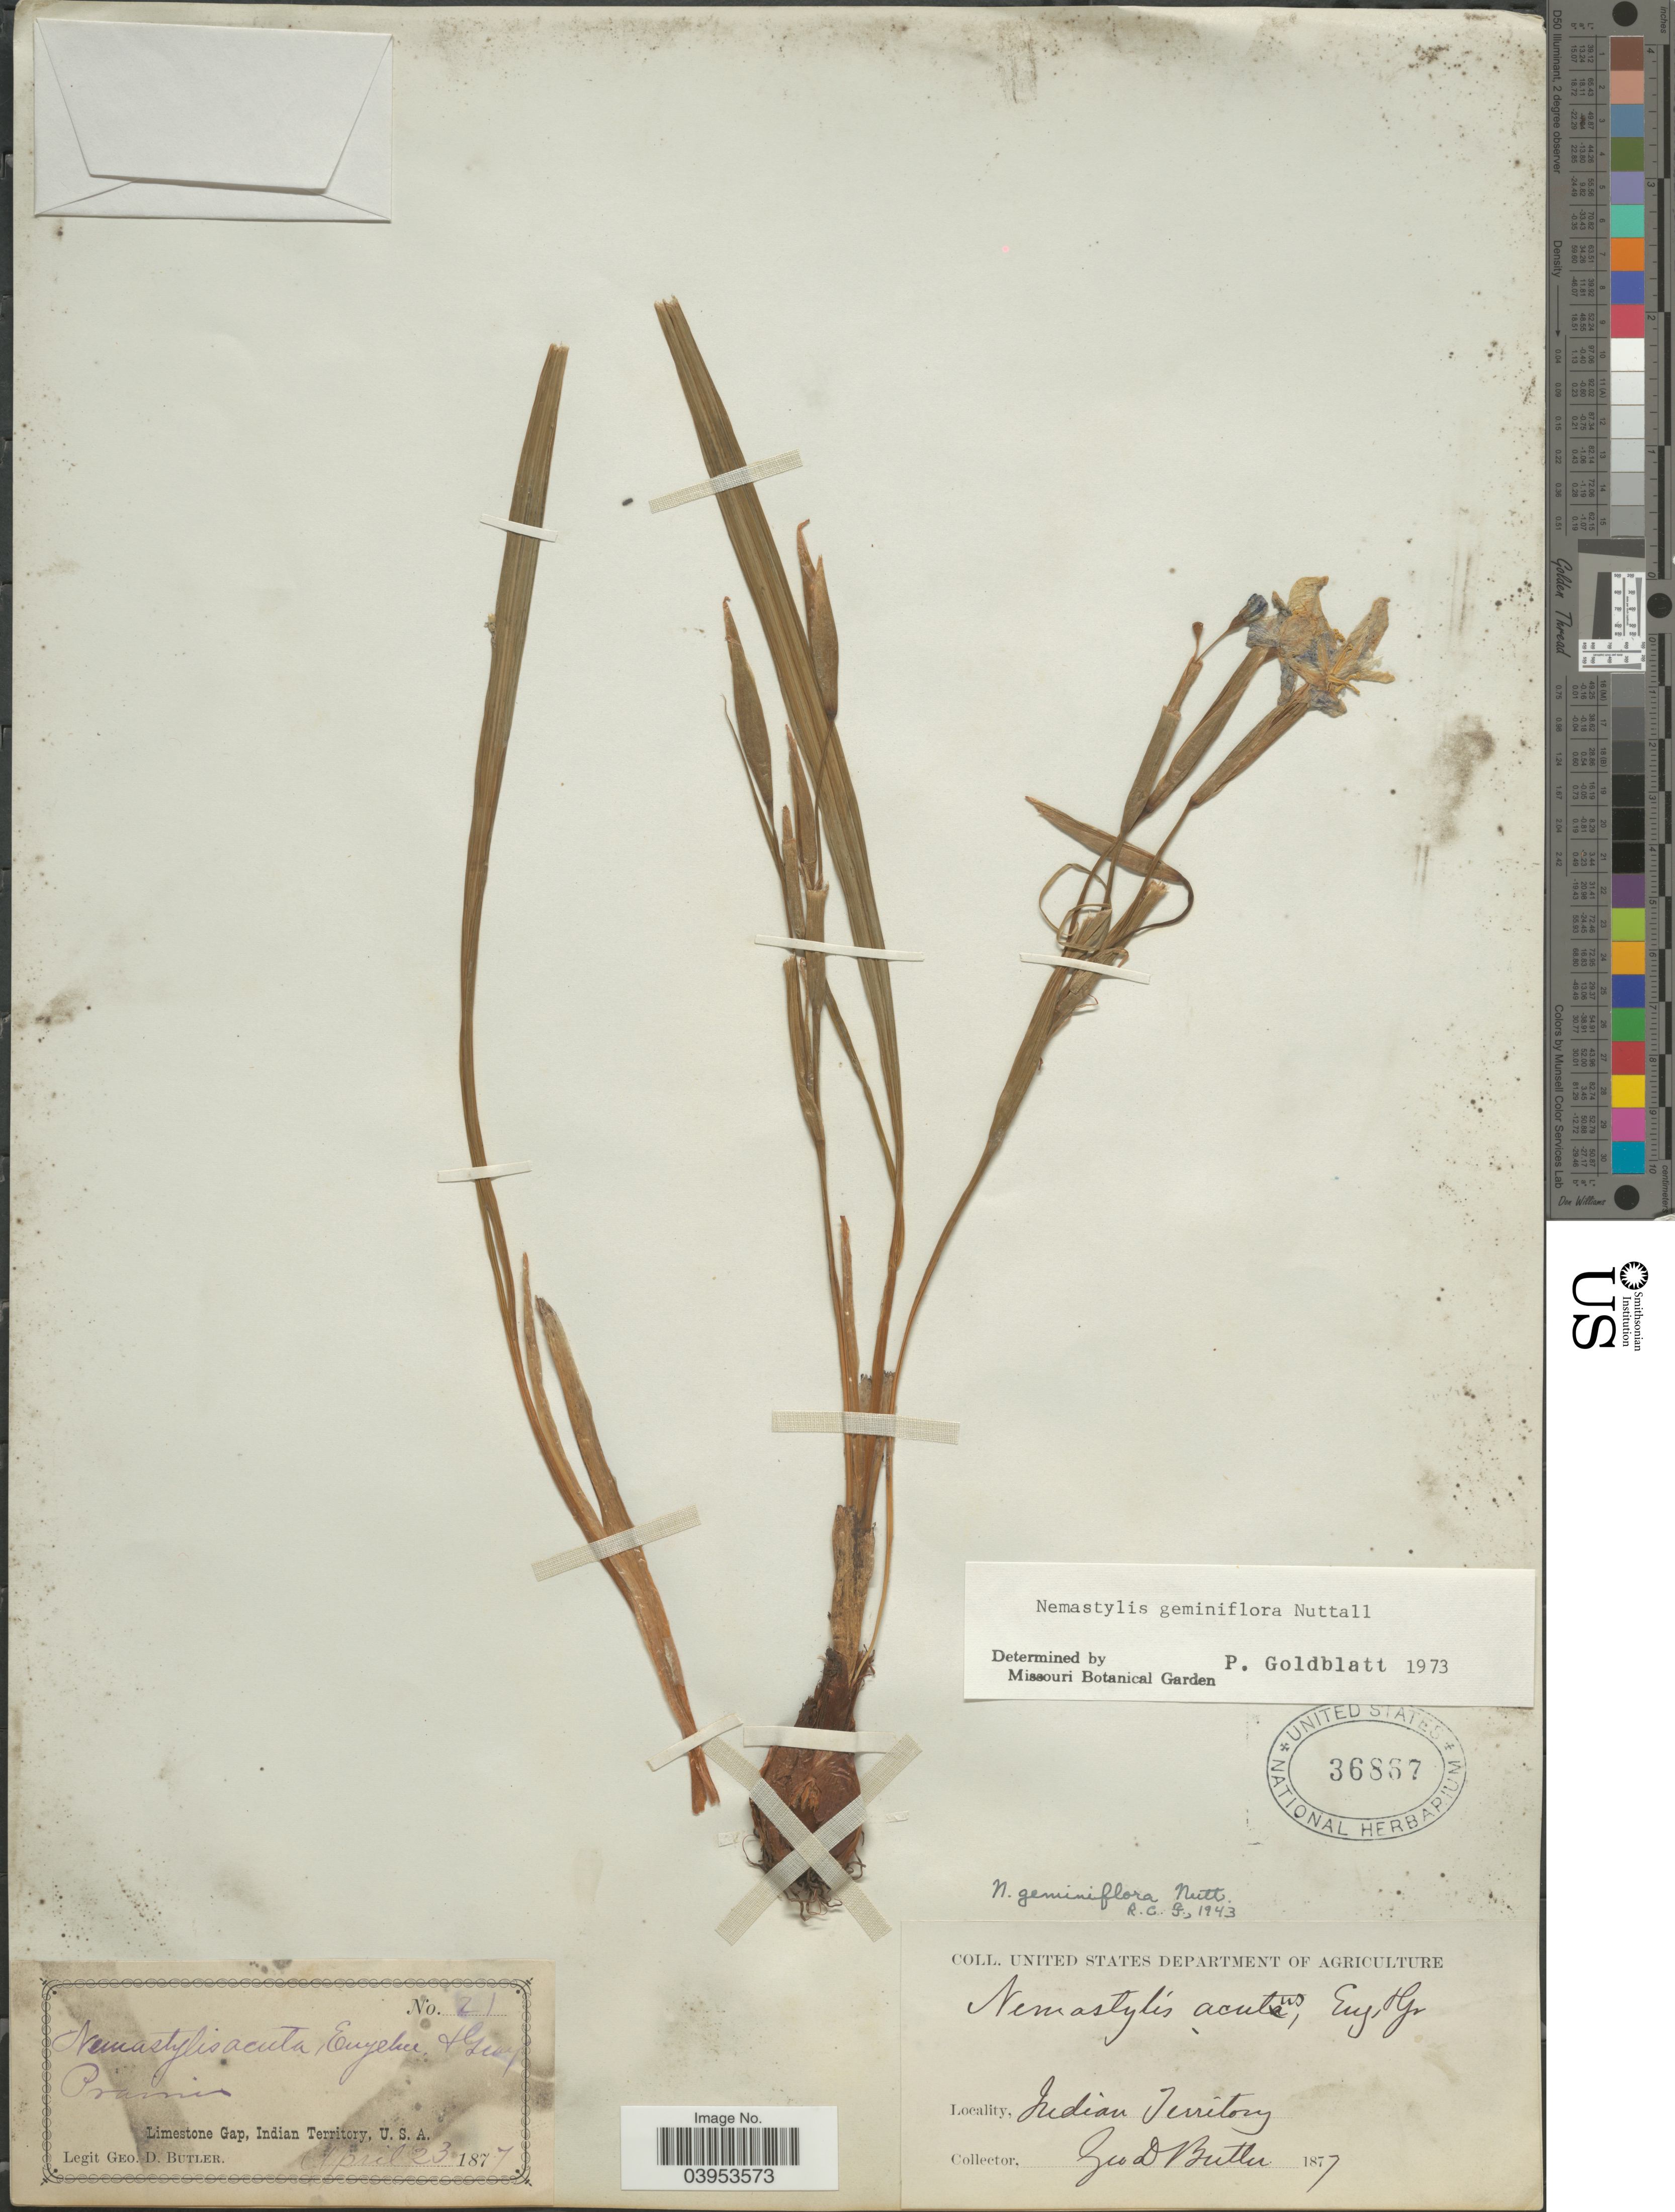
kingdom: Plantae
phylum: Tracheophyta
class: Liliopsida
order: Asparagales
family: Iridaceae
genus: Nemastylis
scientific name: Nemastylis geminiflora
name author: Nutt.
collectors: G. D. Butler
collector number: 21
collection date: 1877-04-23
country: United States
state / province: Oklahoma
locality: Limestone Gap, Indian Territory.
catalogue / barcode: US 36867